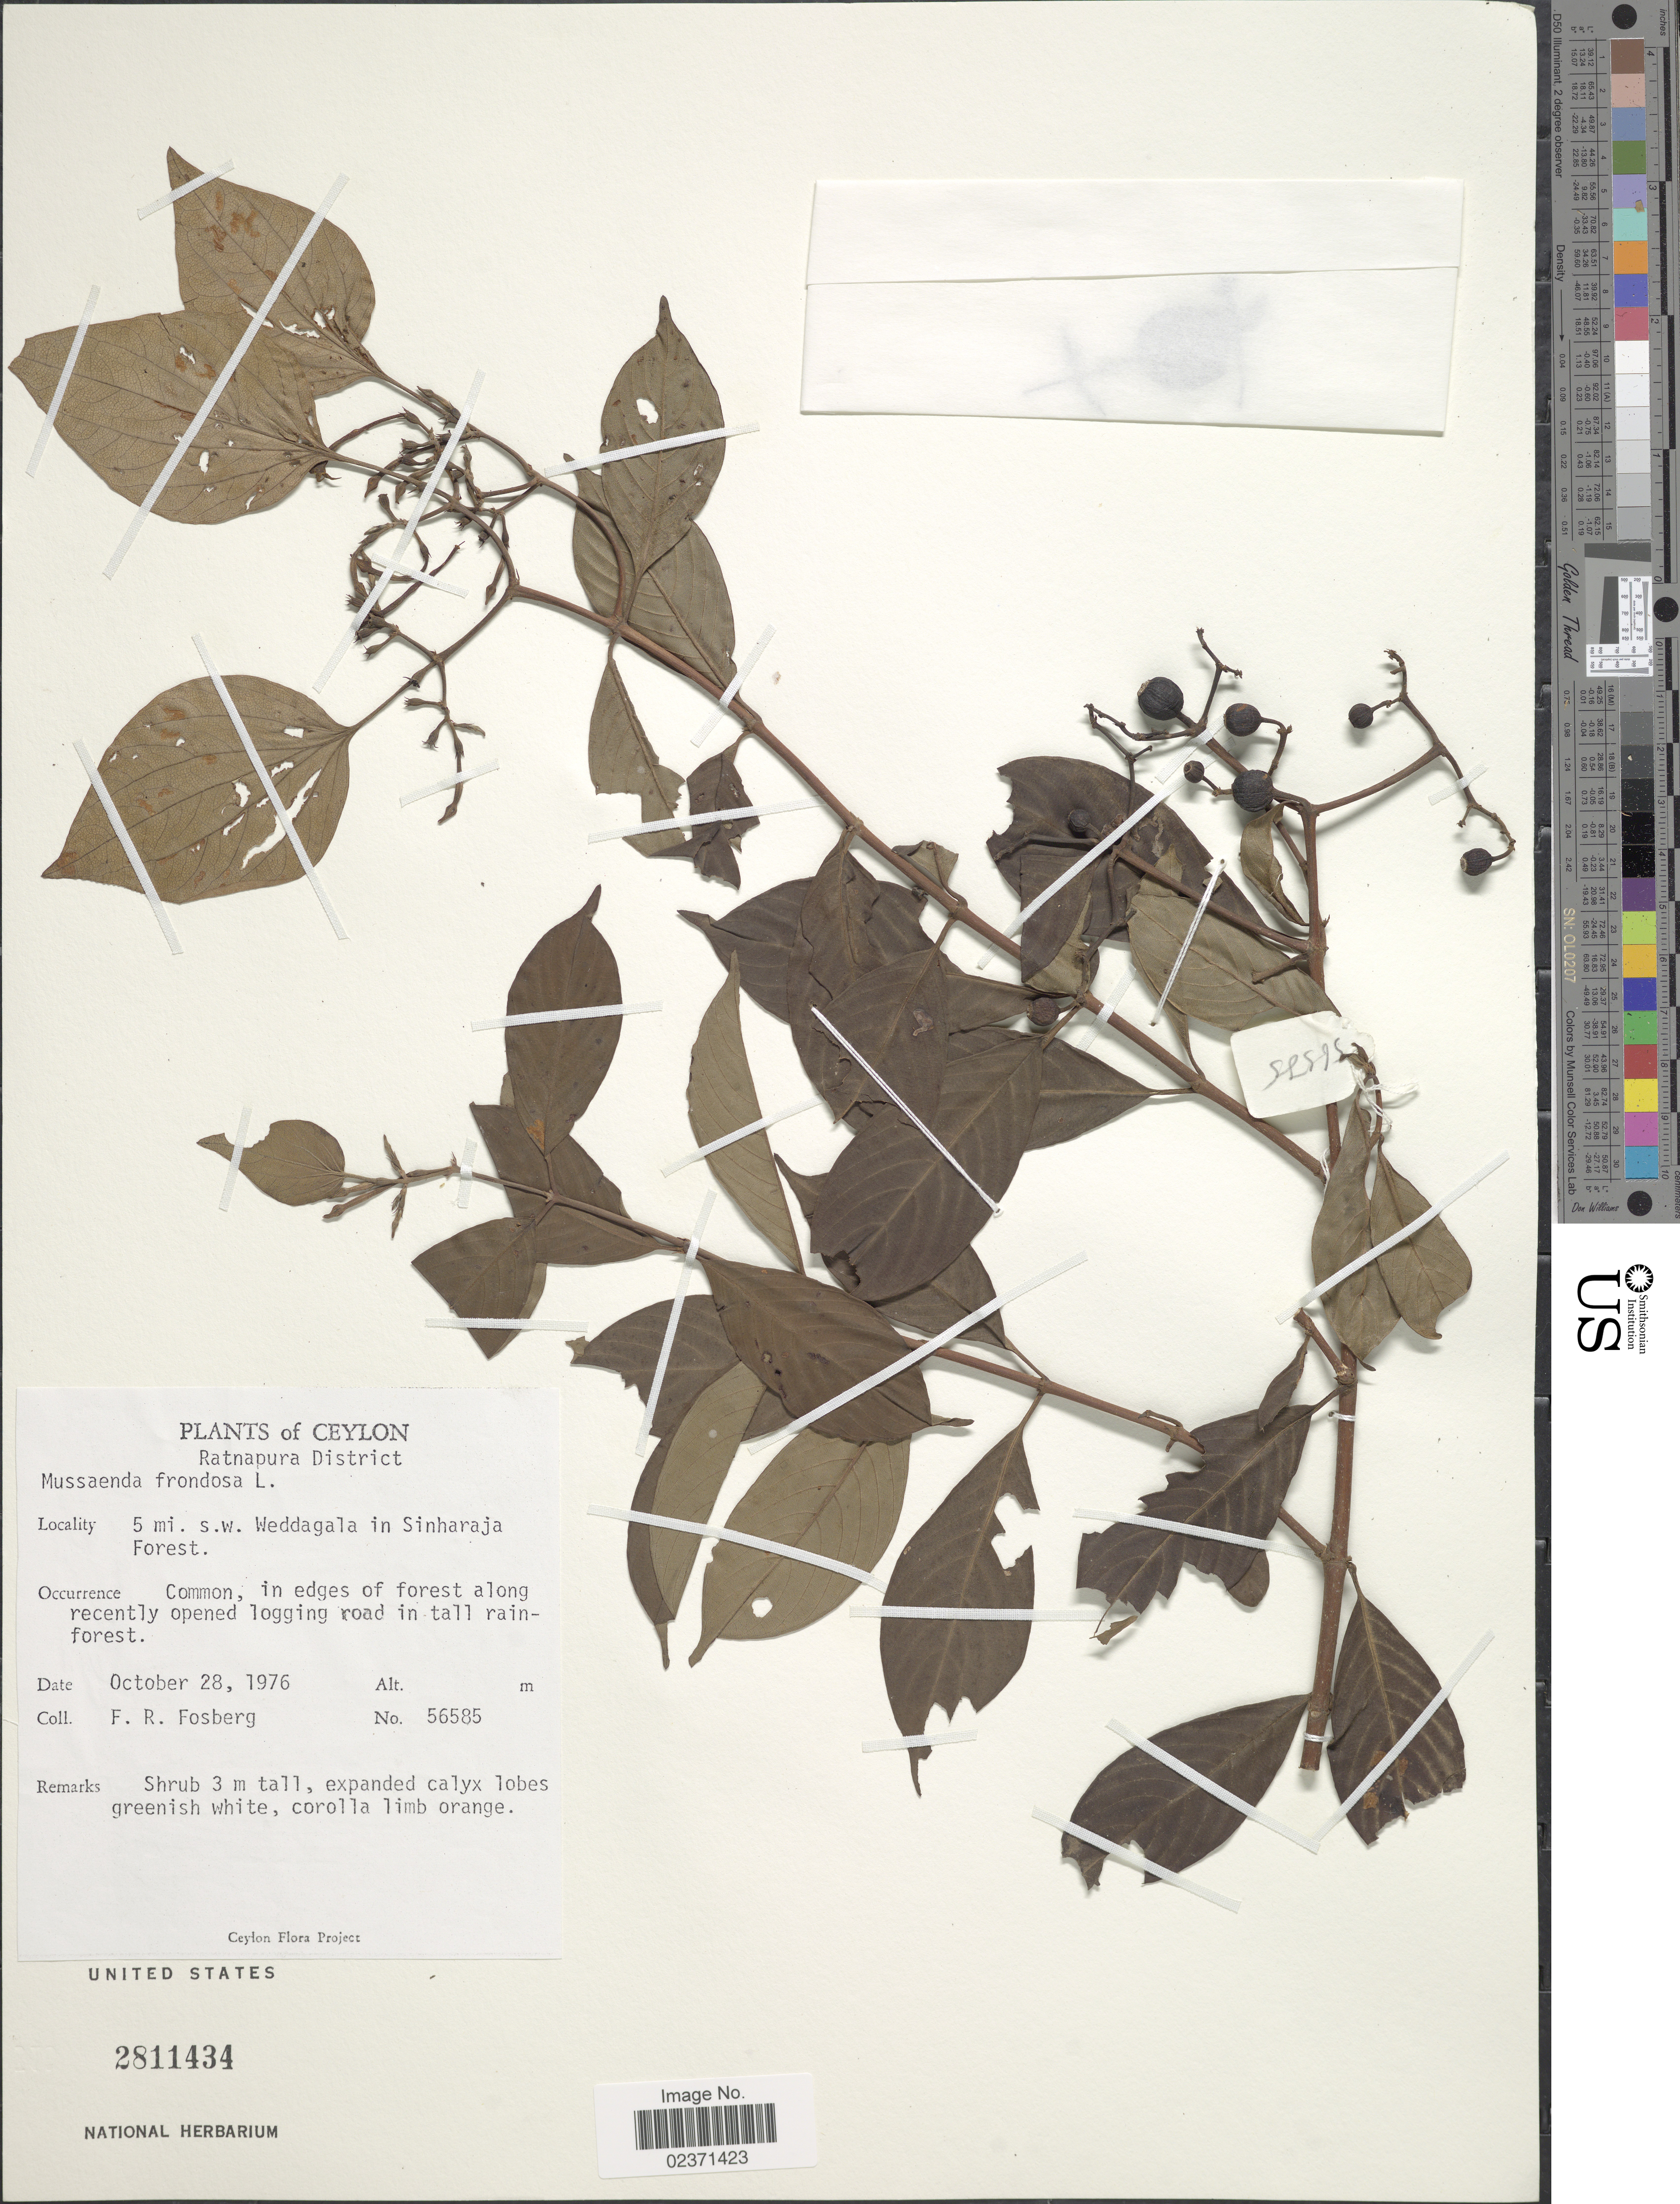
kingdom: Plantae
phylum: Tracheophyta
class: Magnoliopsida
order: Gentianales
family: Rubiaceae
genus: Mussaenda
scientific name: Mussaenda frondosa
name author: L.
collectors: F. R. Fosberg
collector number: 56585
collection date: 1976-10-28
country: Sri Lanka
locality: Ceylon. Ratnapura District. 5 mi. s.w. Weddagala in Sinharaja Forest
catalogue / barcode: US 2811434